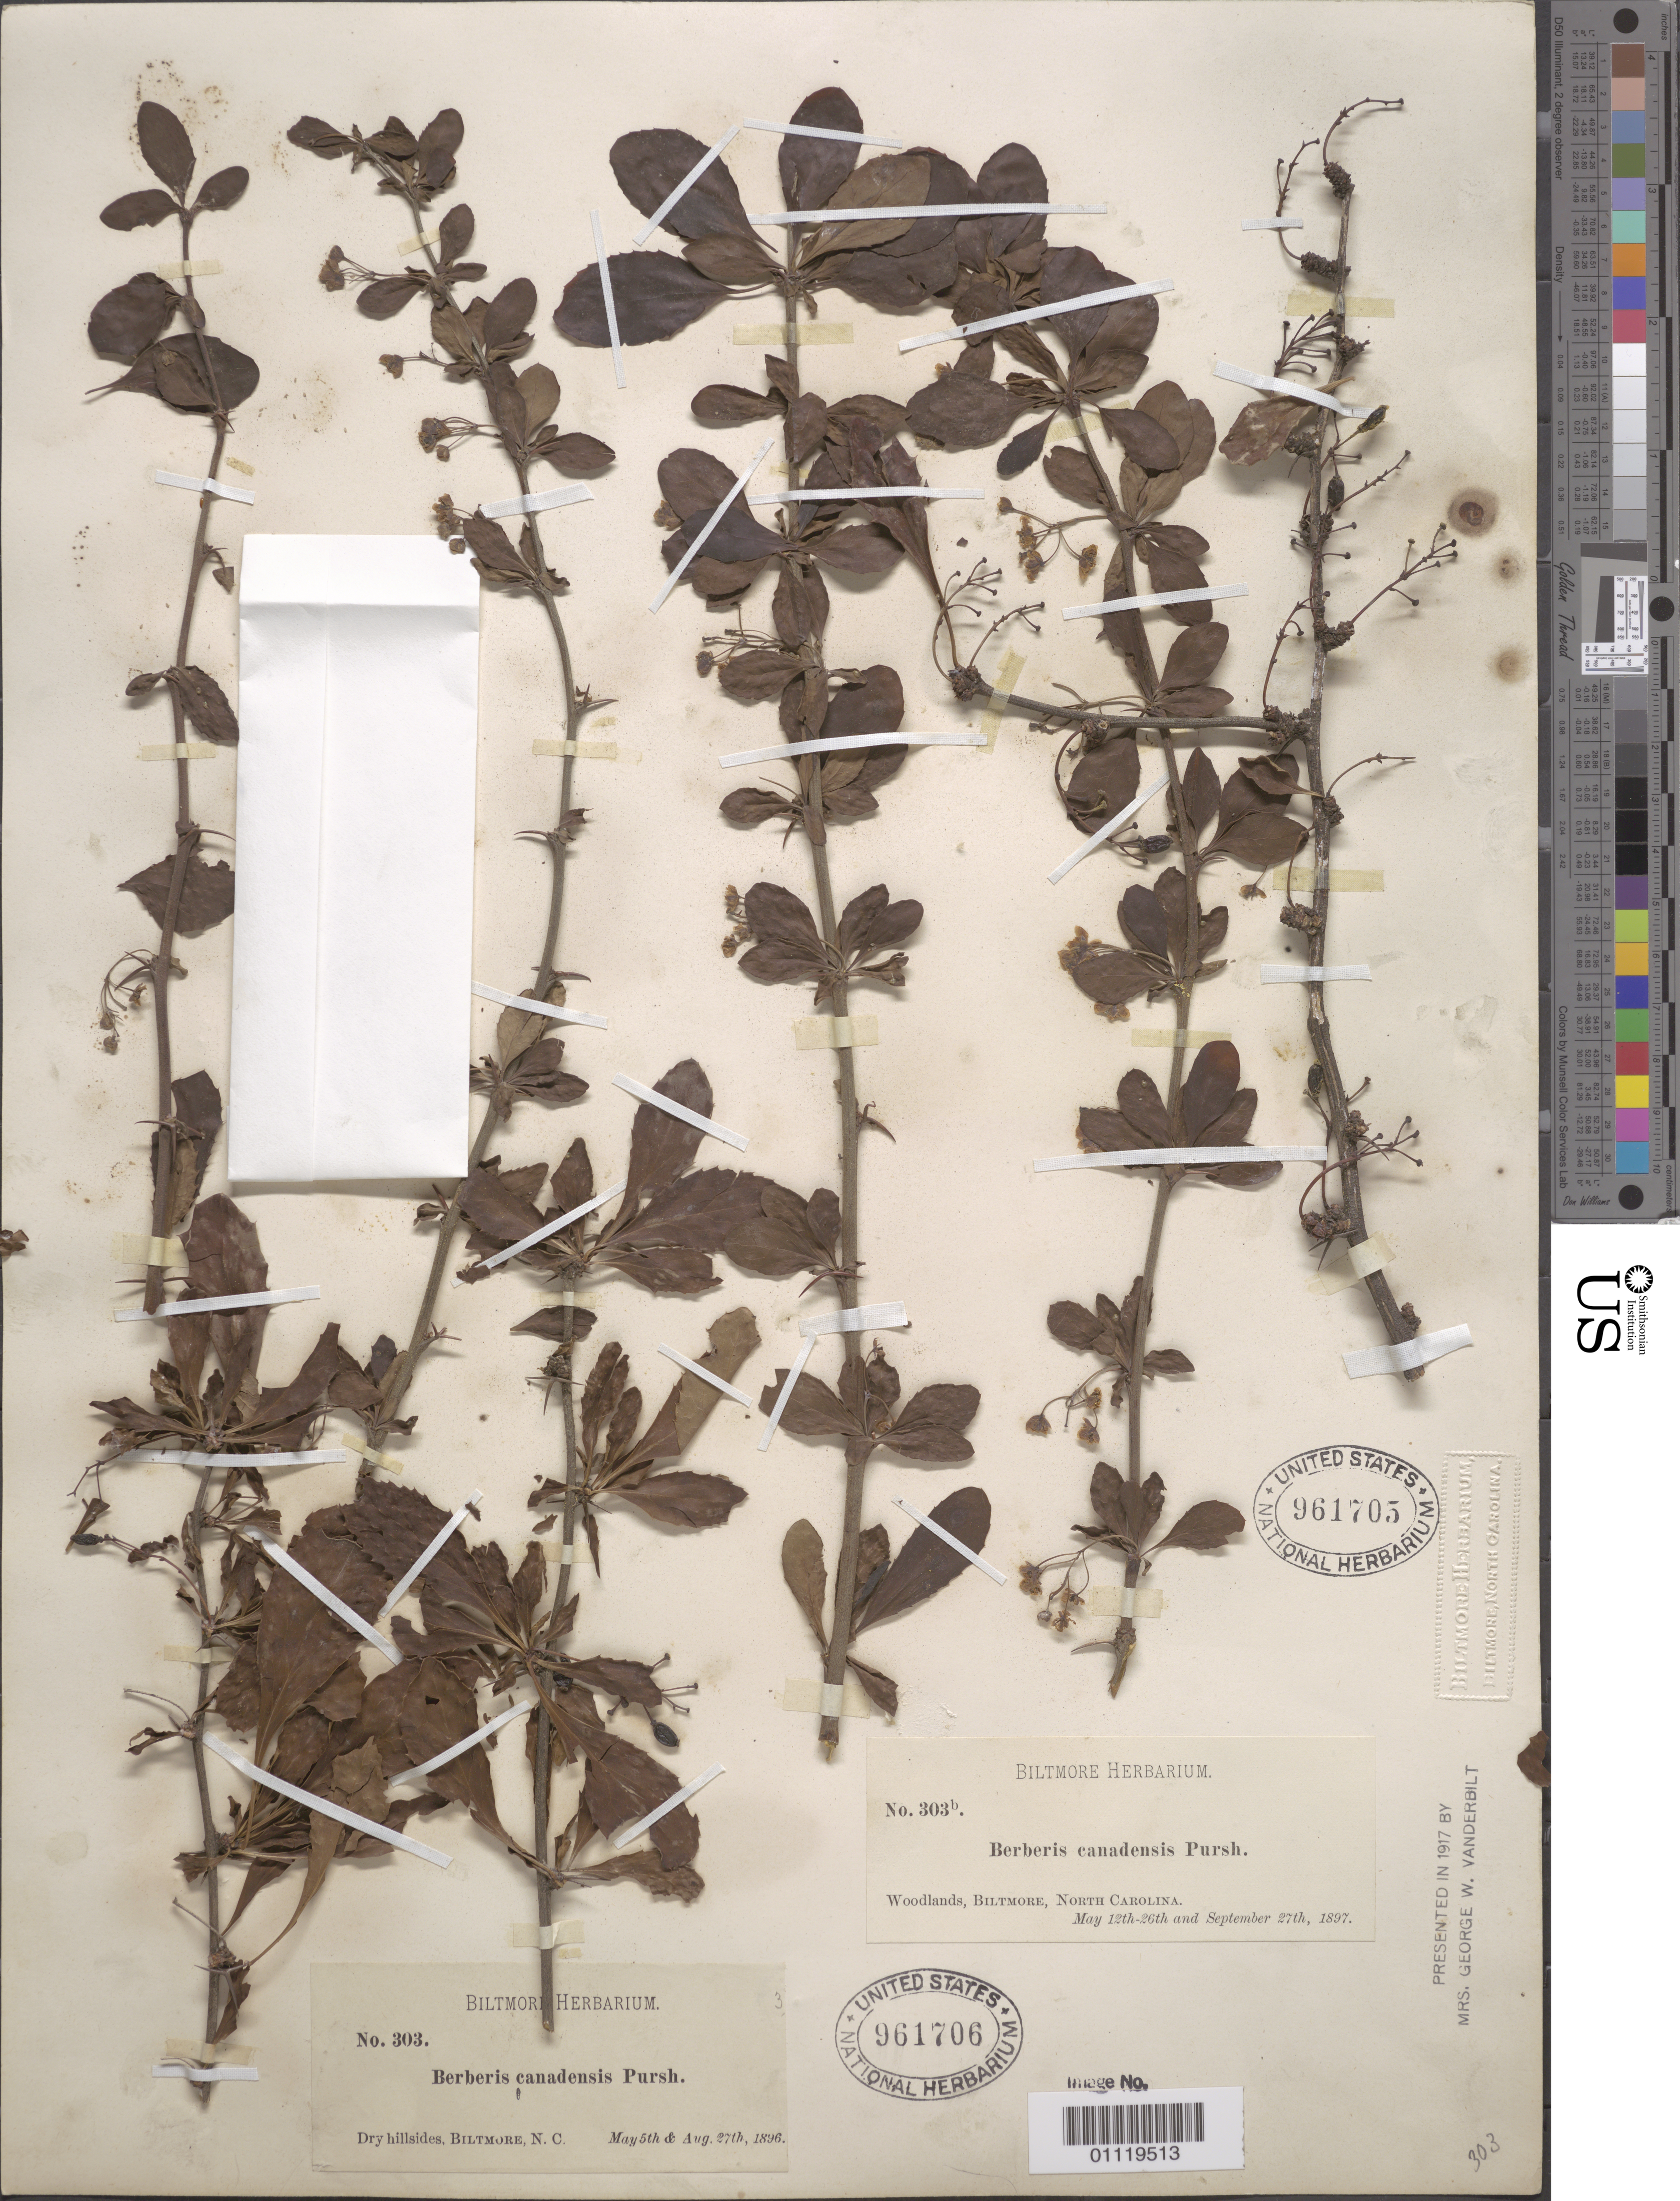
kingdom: Plantae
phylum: Tracheophyta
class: Magnoliopsida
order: Ranunculales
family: Berberidaceae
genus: Berberis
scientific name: Berberis canadensis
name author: Mill.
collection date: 1896-05-05/1897-09-27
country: United States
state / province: North Carolina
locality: Biltmore city, dry hillsides (1896) and woodlands (1897)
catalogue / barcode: US 961706